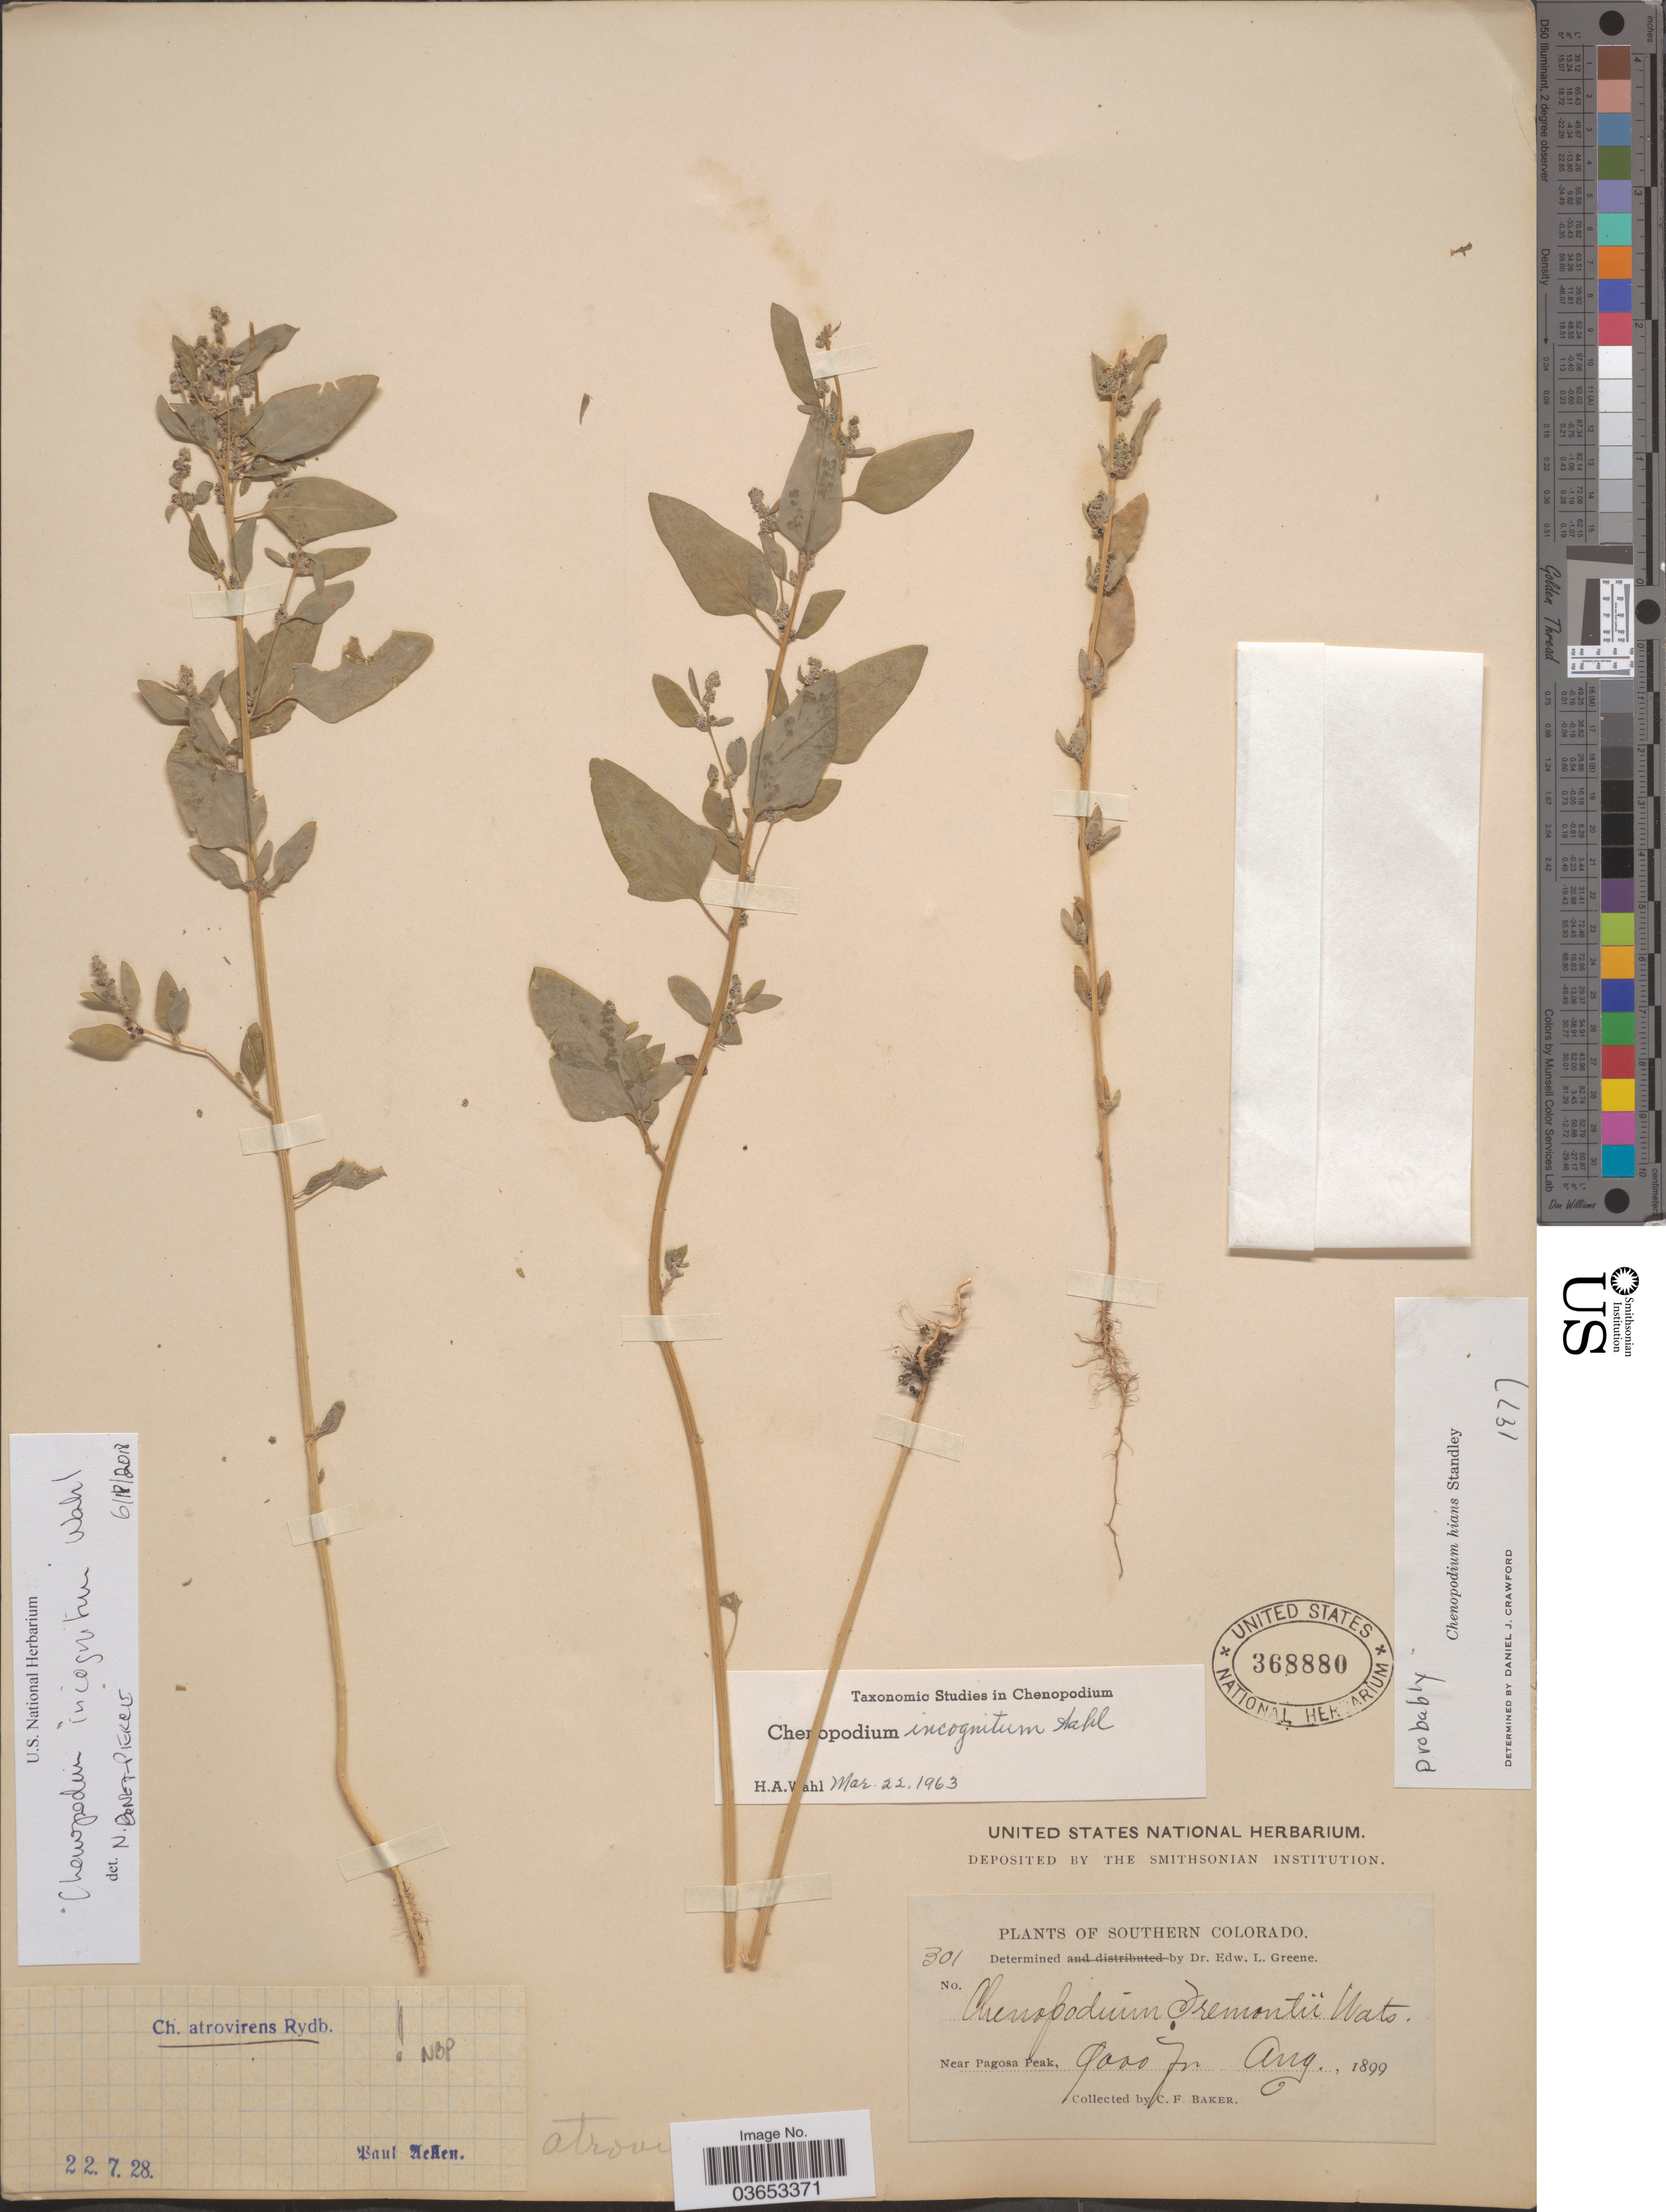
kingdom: Plantae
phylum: Tracheophyta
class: Magnoliopsida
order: Caryophyllales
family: Amaranthaceae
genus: Chenopodium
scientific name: Chenopodium incognitum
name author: Wahl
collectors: C. F. Baker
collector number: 301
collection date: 1899-08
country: United States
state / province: Colorado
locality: Southern Colorado. Near Pagosa Peak.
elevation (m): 2743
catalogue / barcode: US 368880